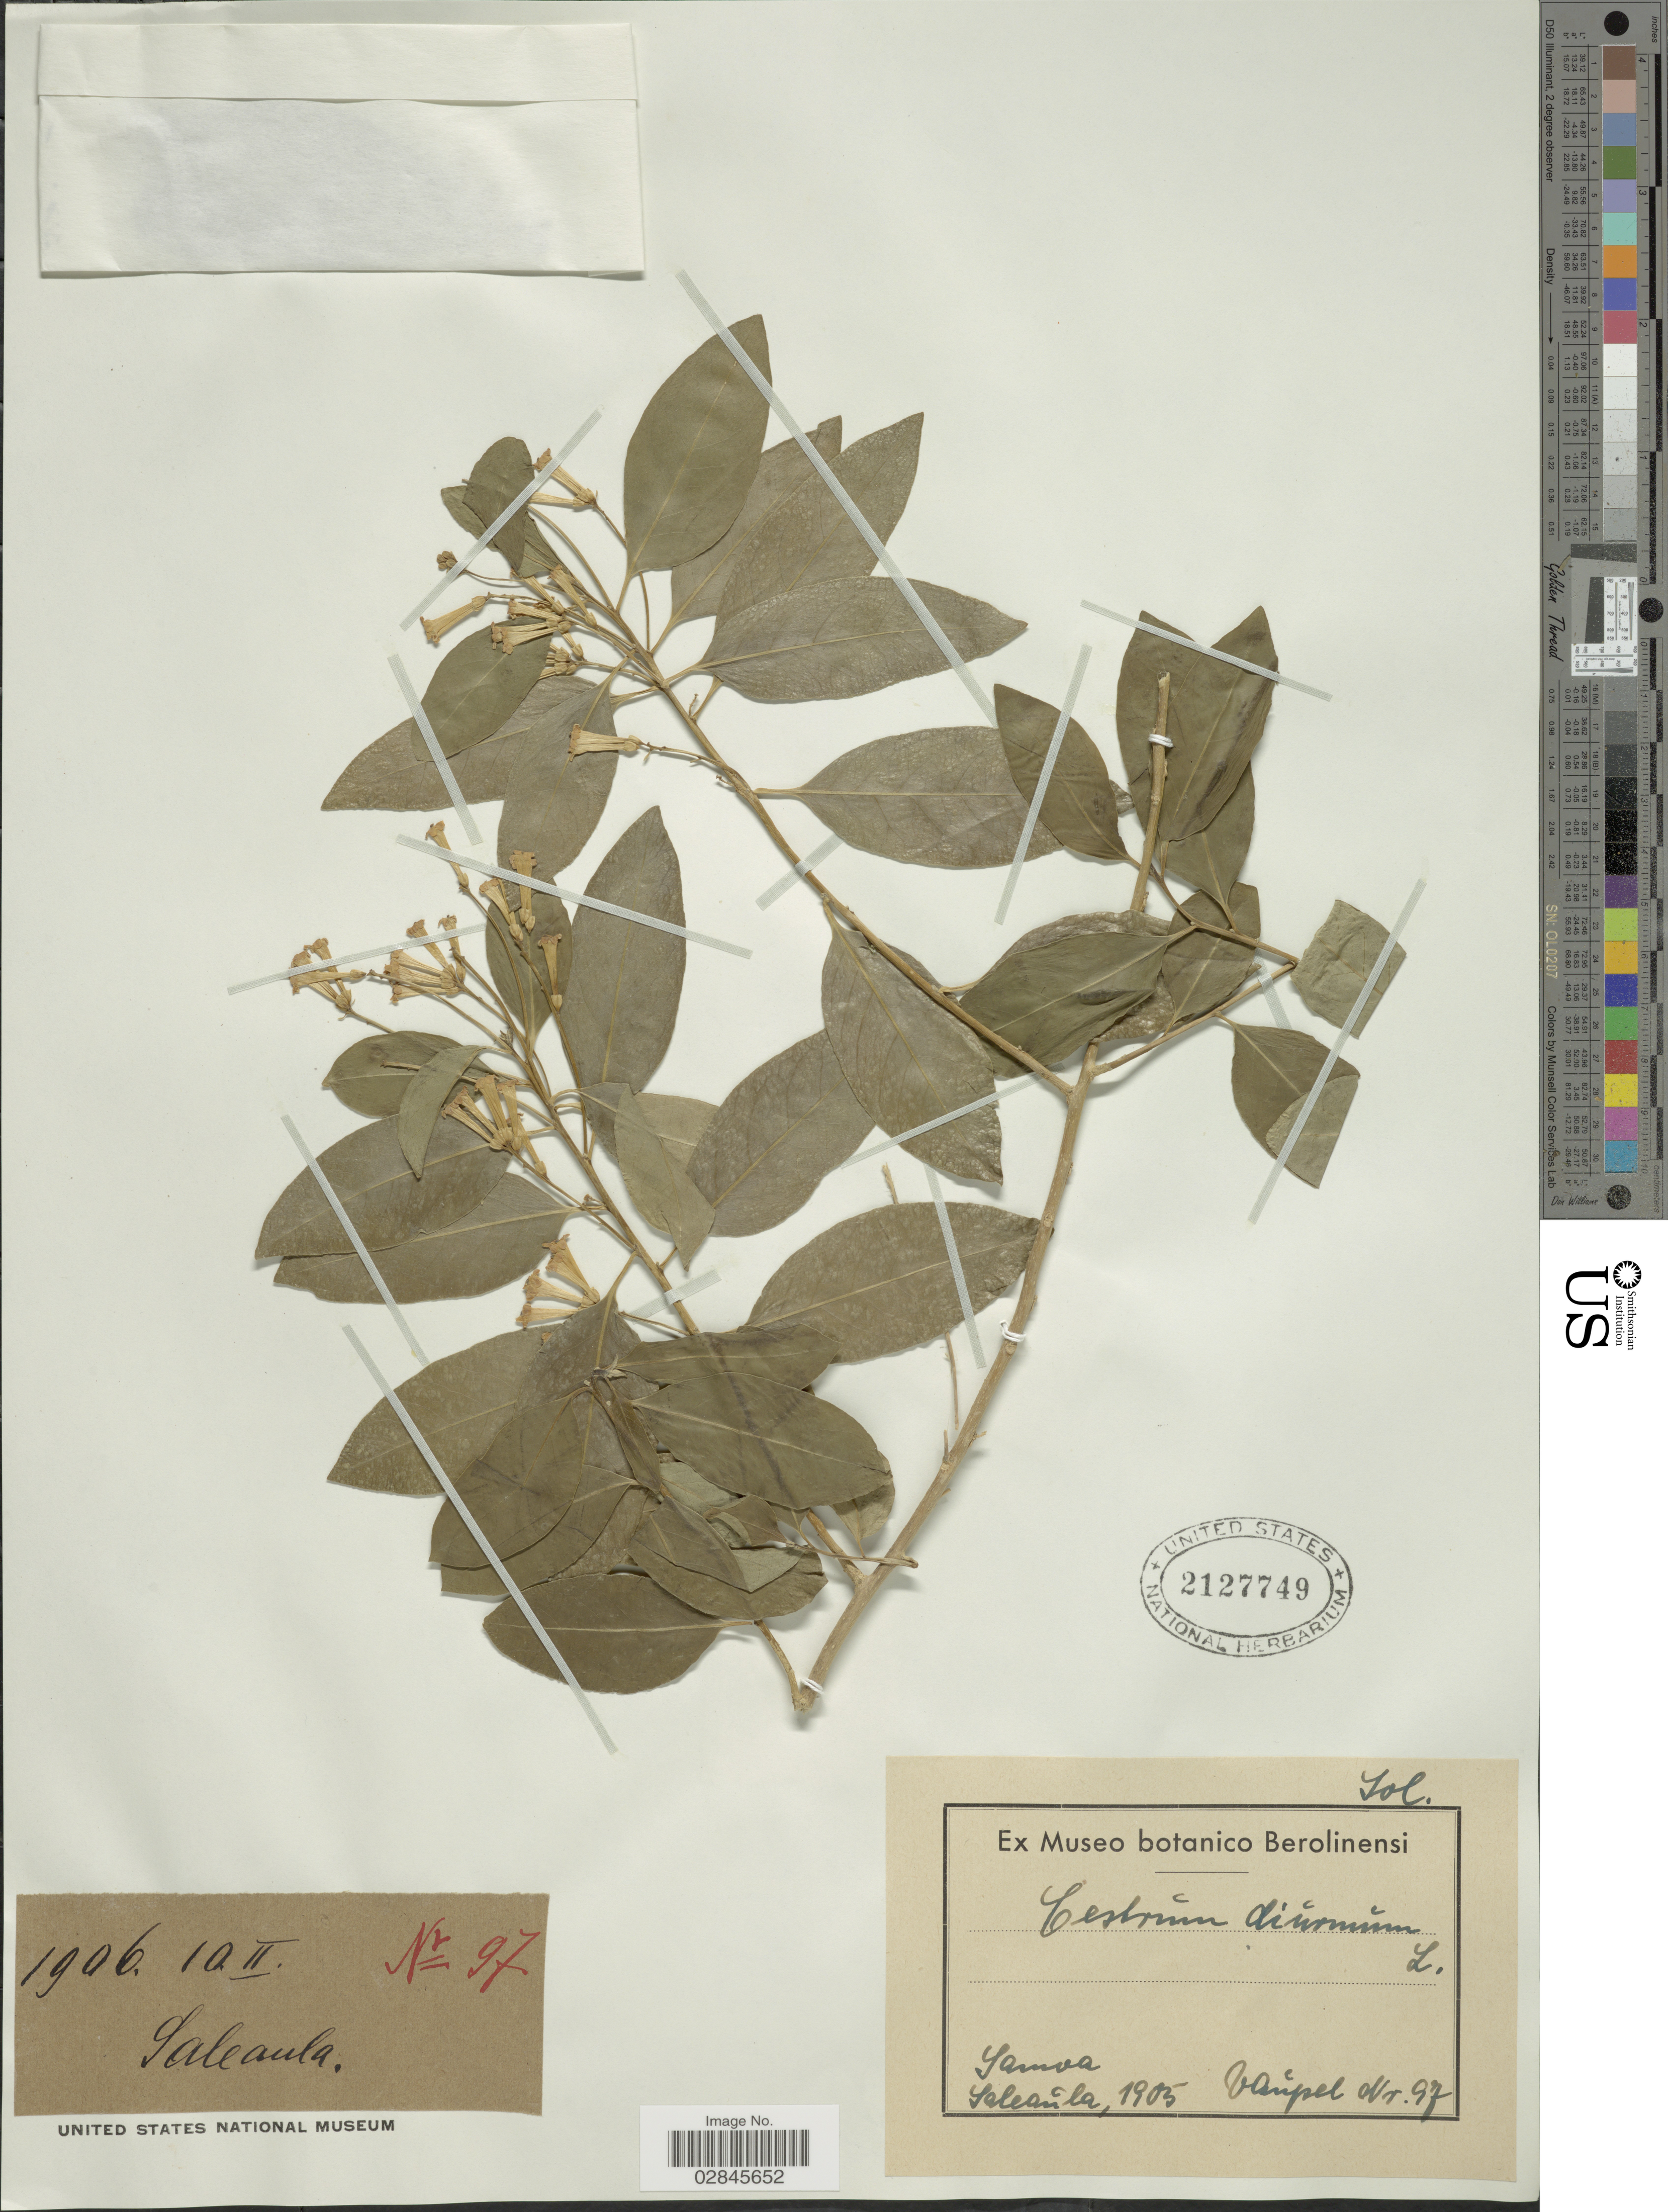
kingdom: Plantae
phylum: Tracheophyta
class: Magnoliopsida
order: Solanales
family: Solanaceae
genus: Cestrum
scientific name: Cestrum diurnum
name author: L.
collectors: Vaupel, --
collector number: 97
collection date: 1905/1906-02-10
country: Samoa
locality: Samoa. Saleaúla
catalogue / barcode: US 2127749